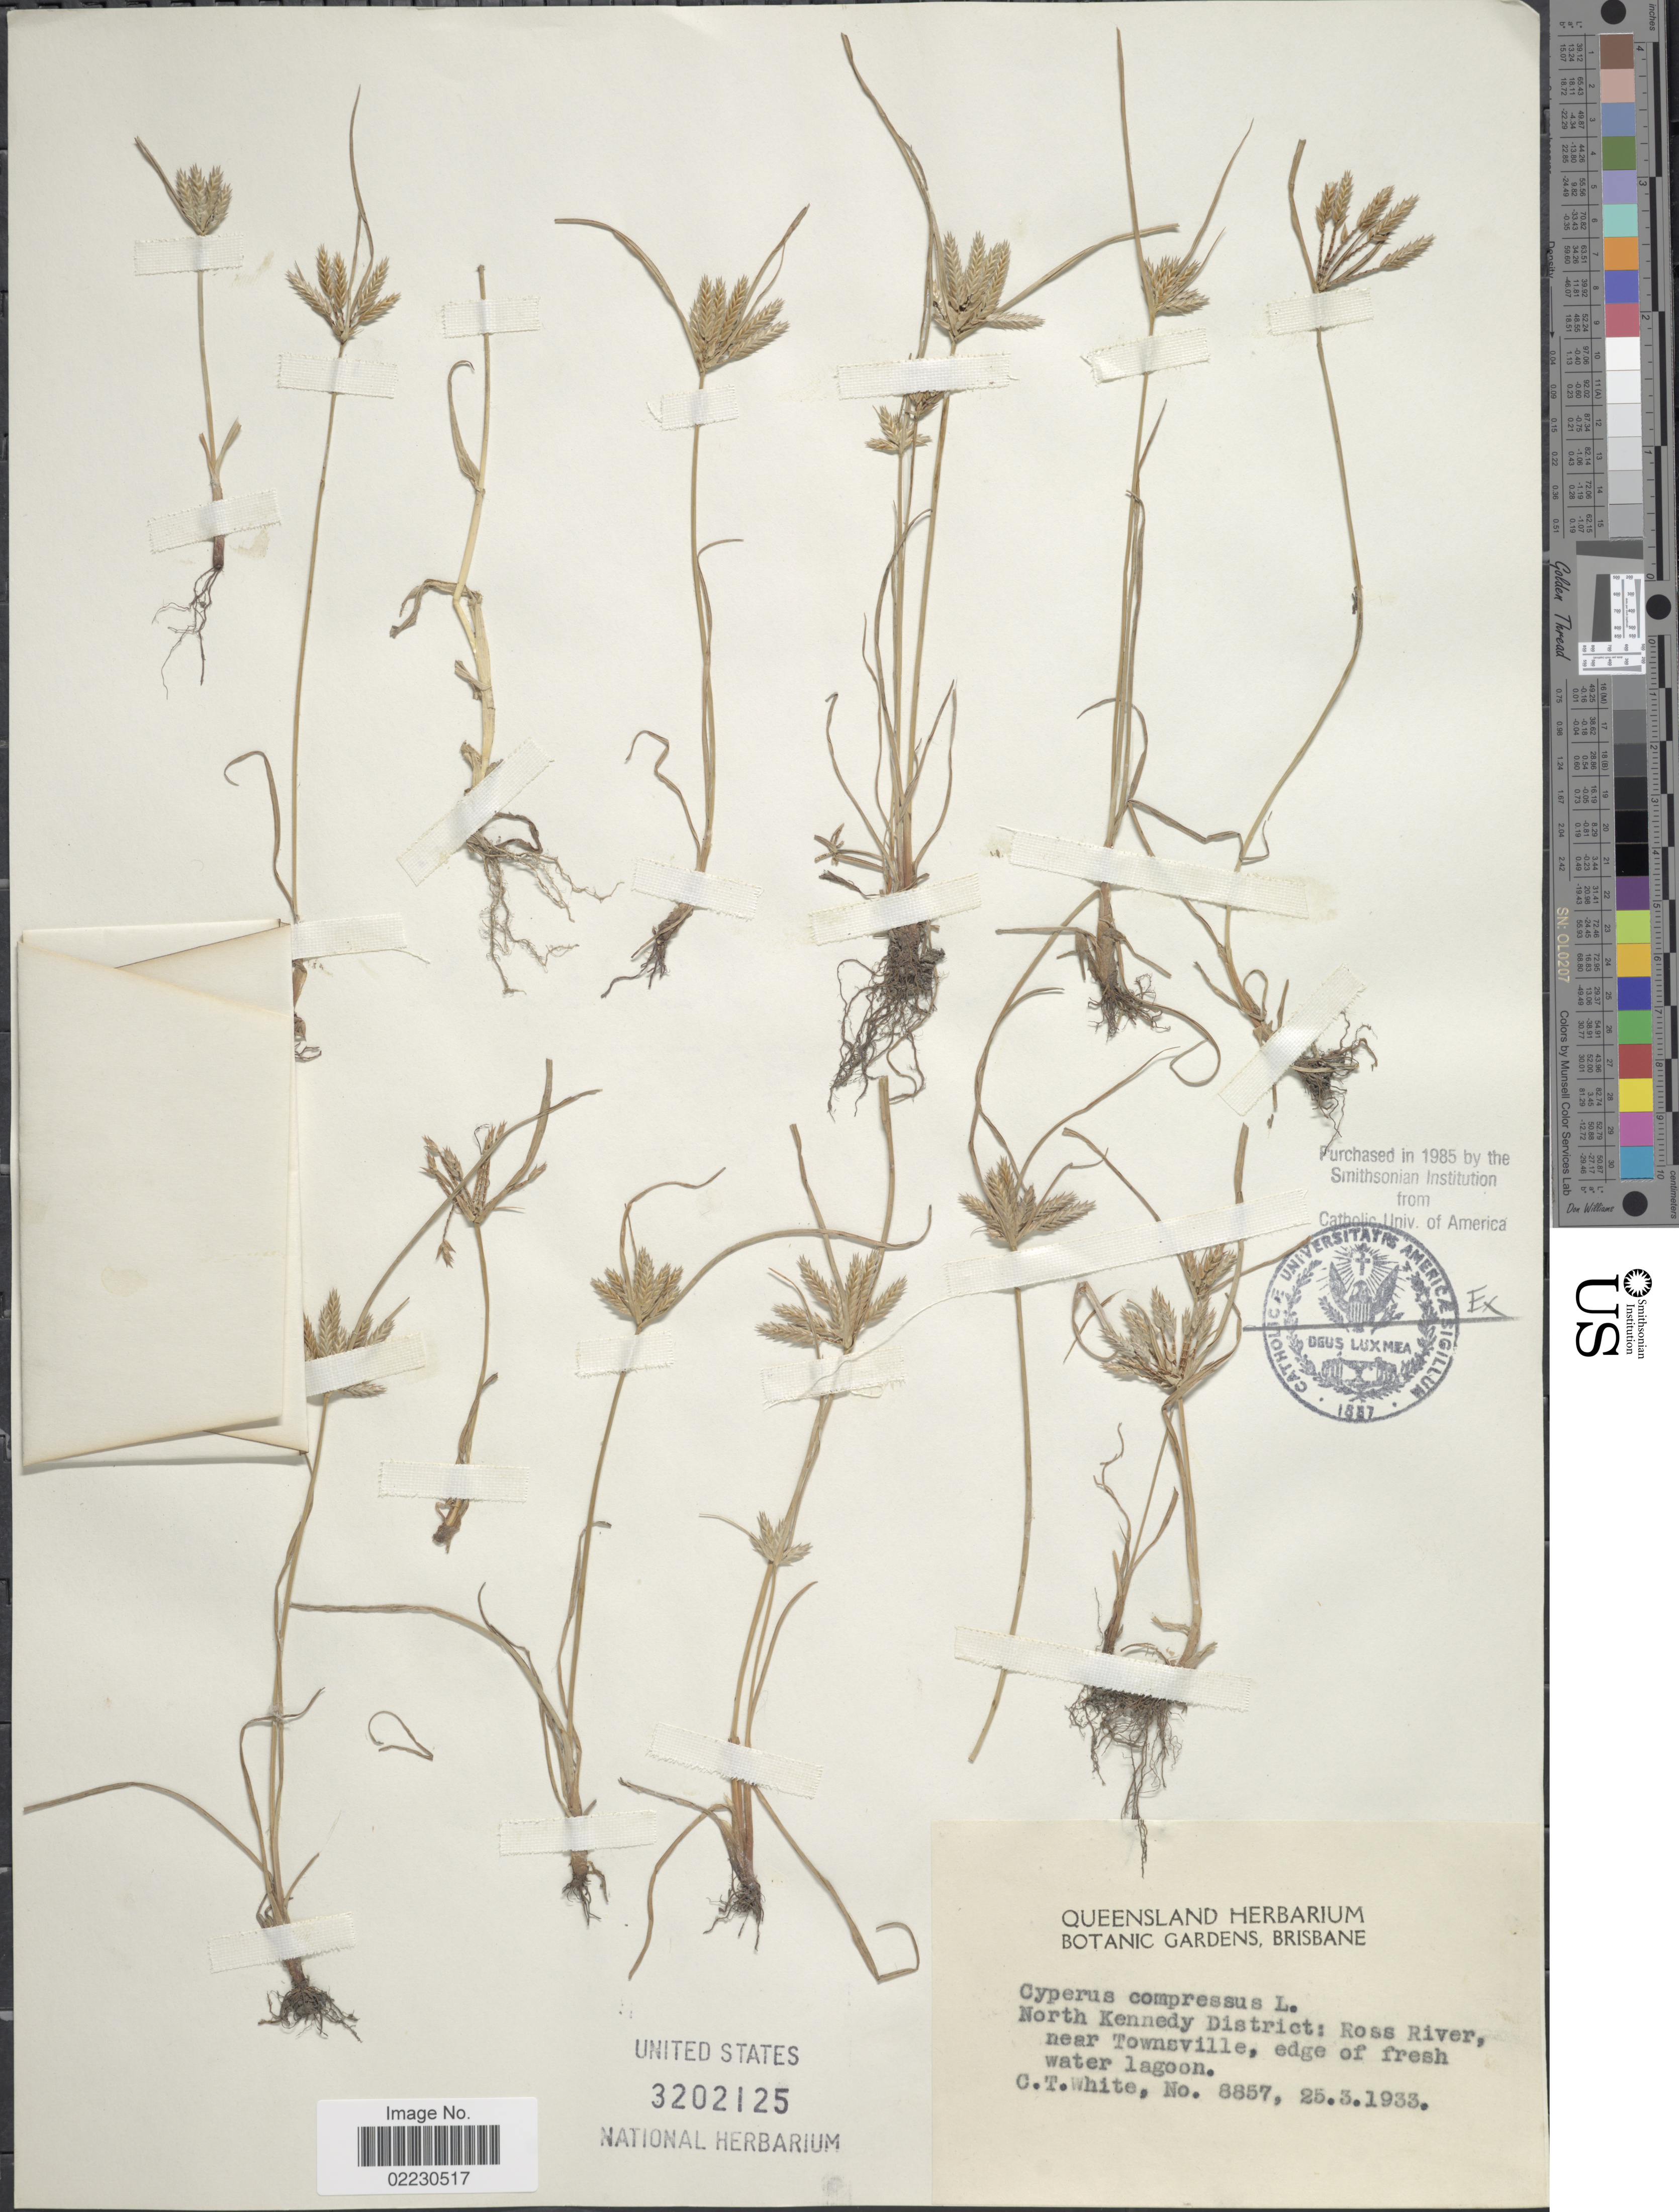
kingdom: Plantae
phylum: Tracheophyta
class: Liliopsida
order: Poales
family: Cyperaceae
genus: Cyperus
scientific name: Cyperus compressus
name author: L.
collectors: C. T. White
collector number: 8857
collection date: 1933-03-25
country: Australia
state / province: Queensland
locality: North Kennedy District: Ross River, near Townsville, edge of fresh water lagoon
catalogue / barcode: US 3202125